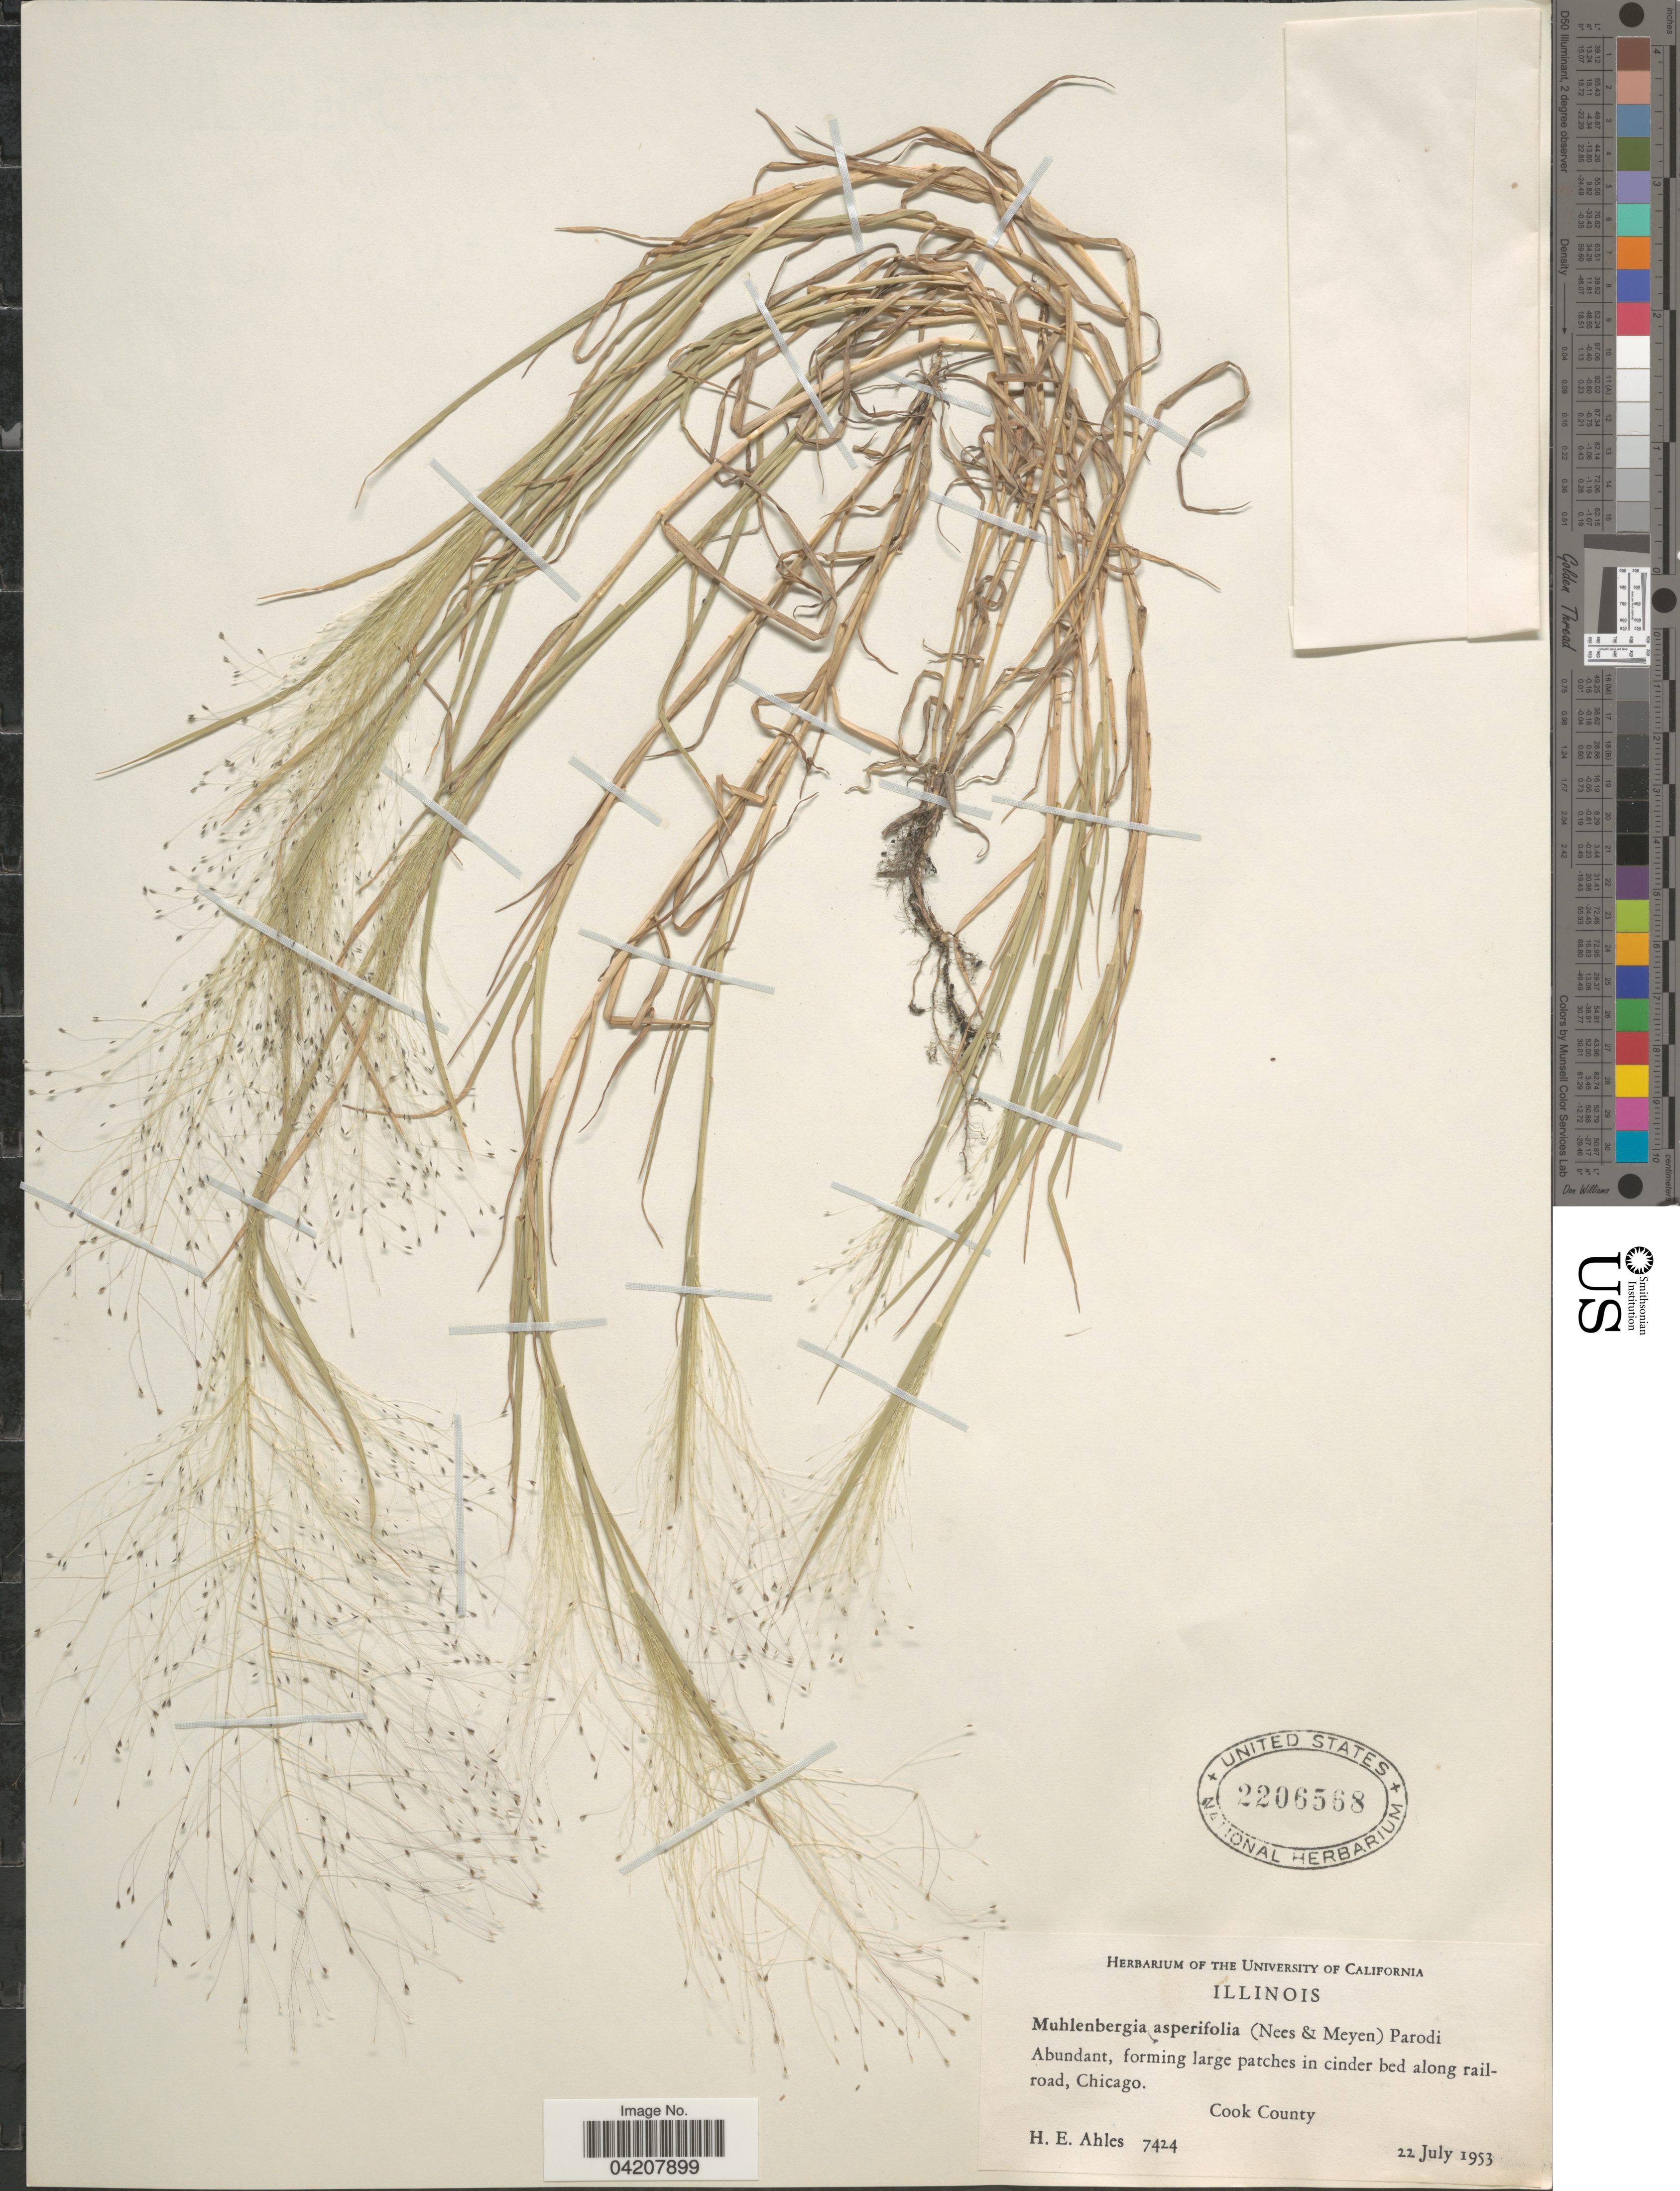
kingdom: Plantae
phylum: Tracheophyta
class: Liliopsida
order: Poales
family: Poaceae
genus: Muhlenbergia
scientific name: Muhlenbergia asperifolia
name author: (Nees & Meyen ex Trin.) Parodi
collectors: H. E. Ahles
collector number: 7424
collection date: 1953-07-22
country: United States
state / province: Illinois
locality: Along railroad, Chicago. Cook County.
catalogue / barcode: US 2206568